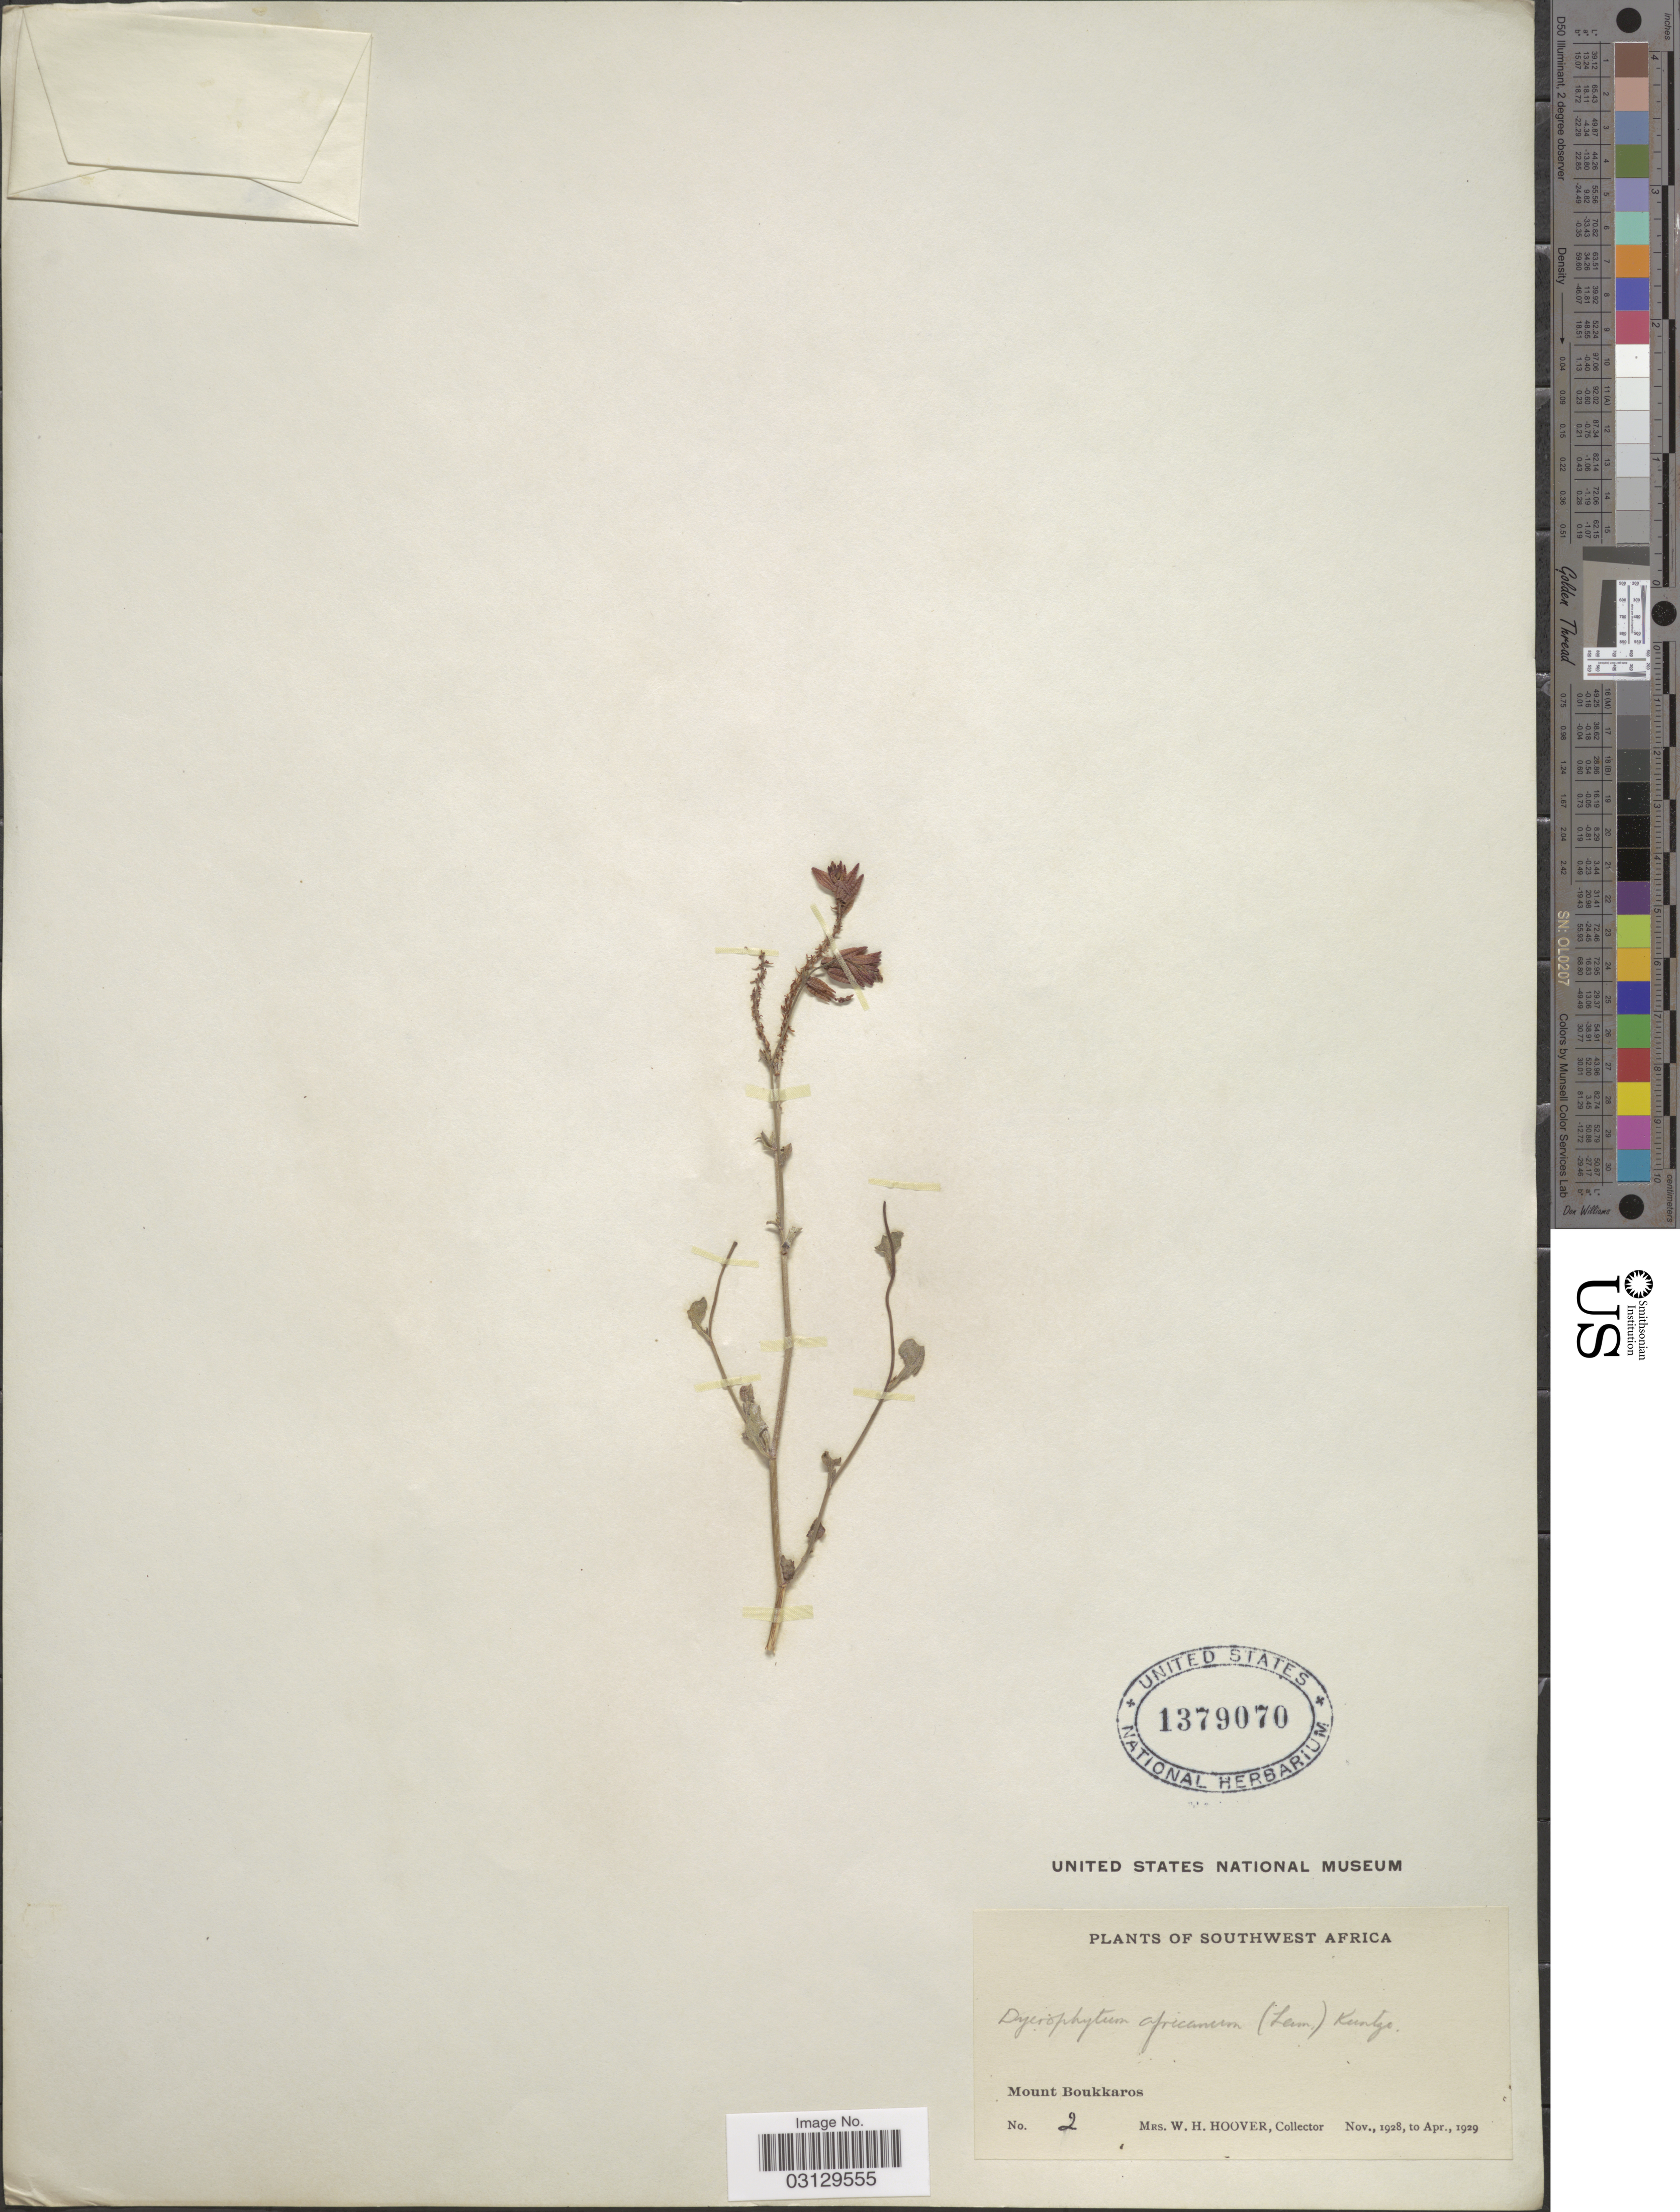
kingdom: Plantae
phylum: Tracheophyta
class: Magnoliopsida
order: Caryophyllales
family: Plumbaginaceae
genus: Dyerophytum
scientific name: Dyerophytum africanum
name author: (Lam.) Kuntze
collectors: W. H. Hoover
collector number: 2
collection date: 1928-11/1929-04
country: Namibia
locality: Southwest Africa. Mount Boukkaros.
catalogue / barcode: US 1379070